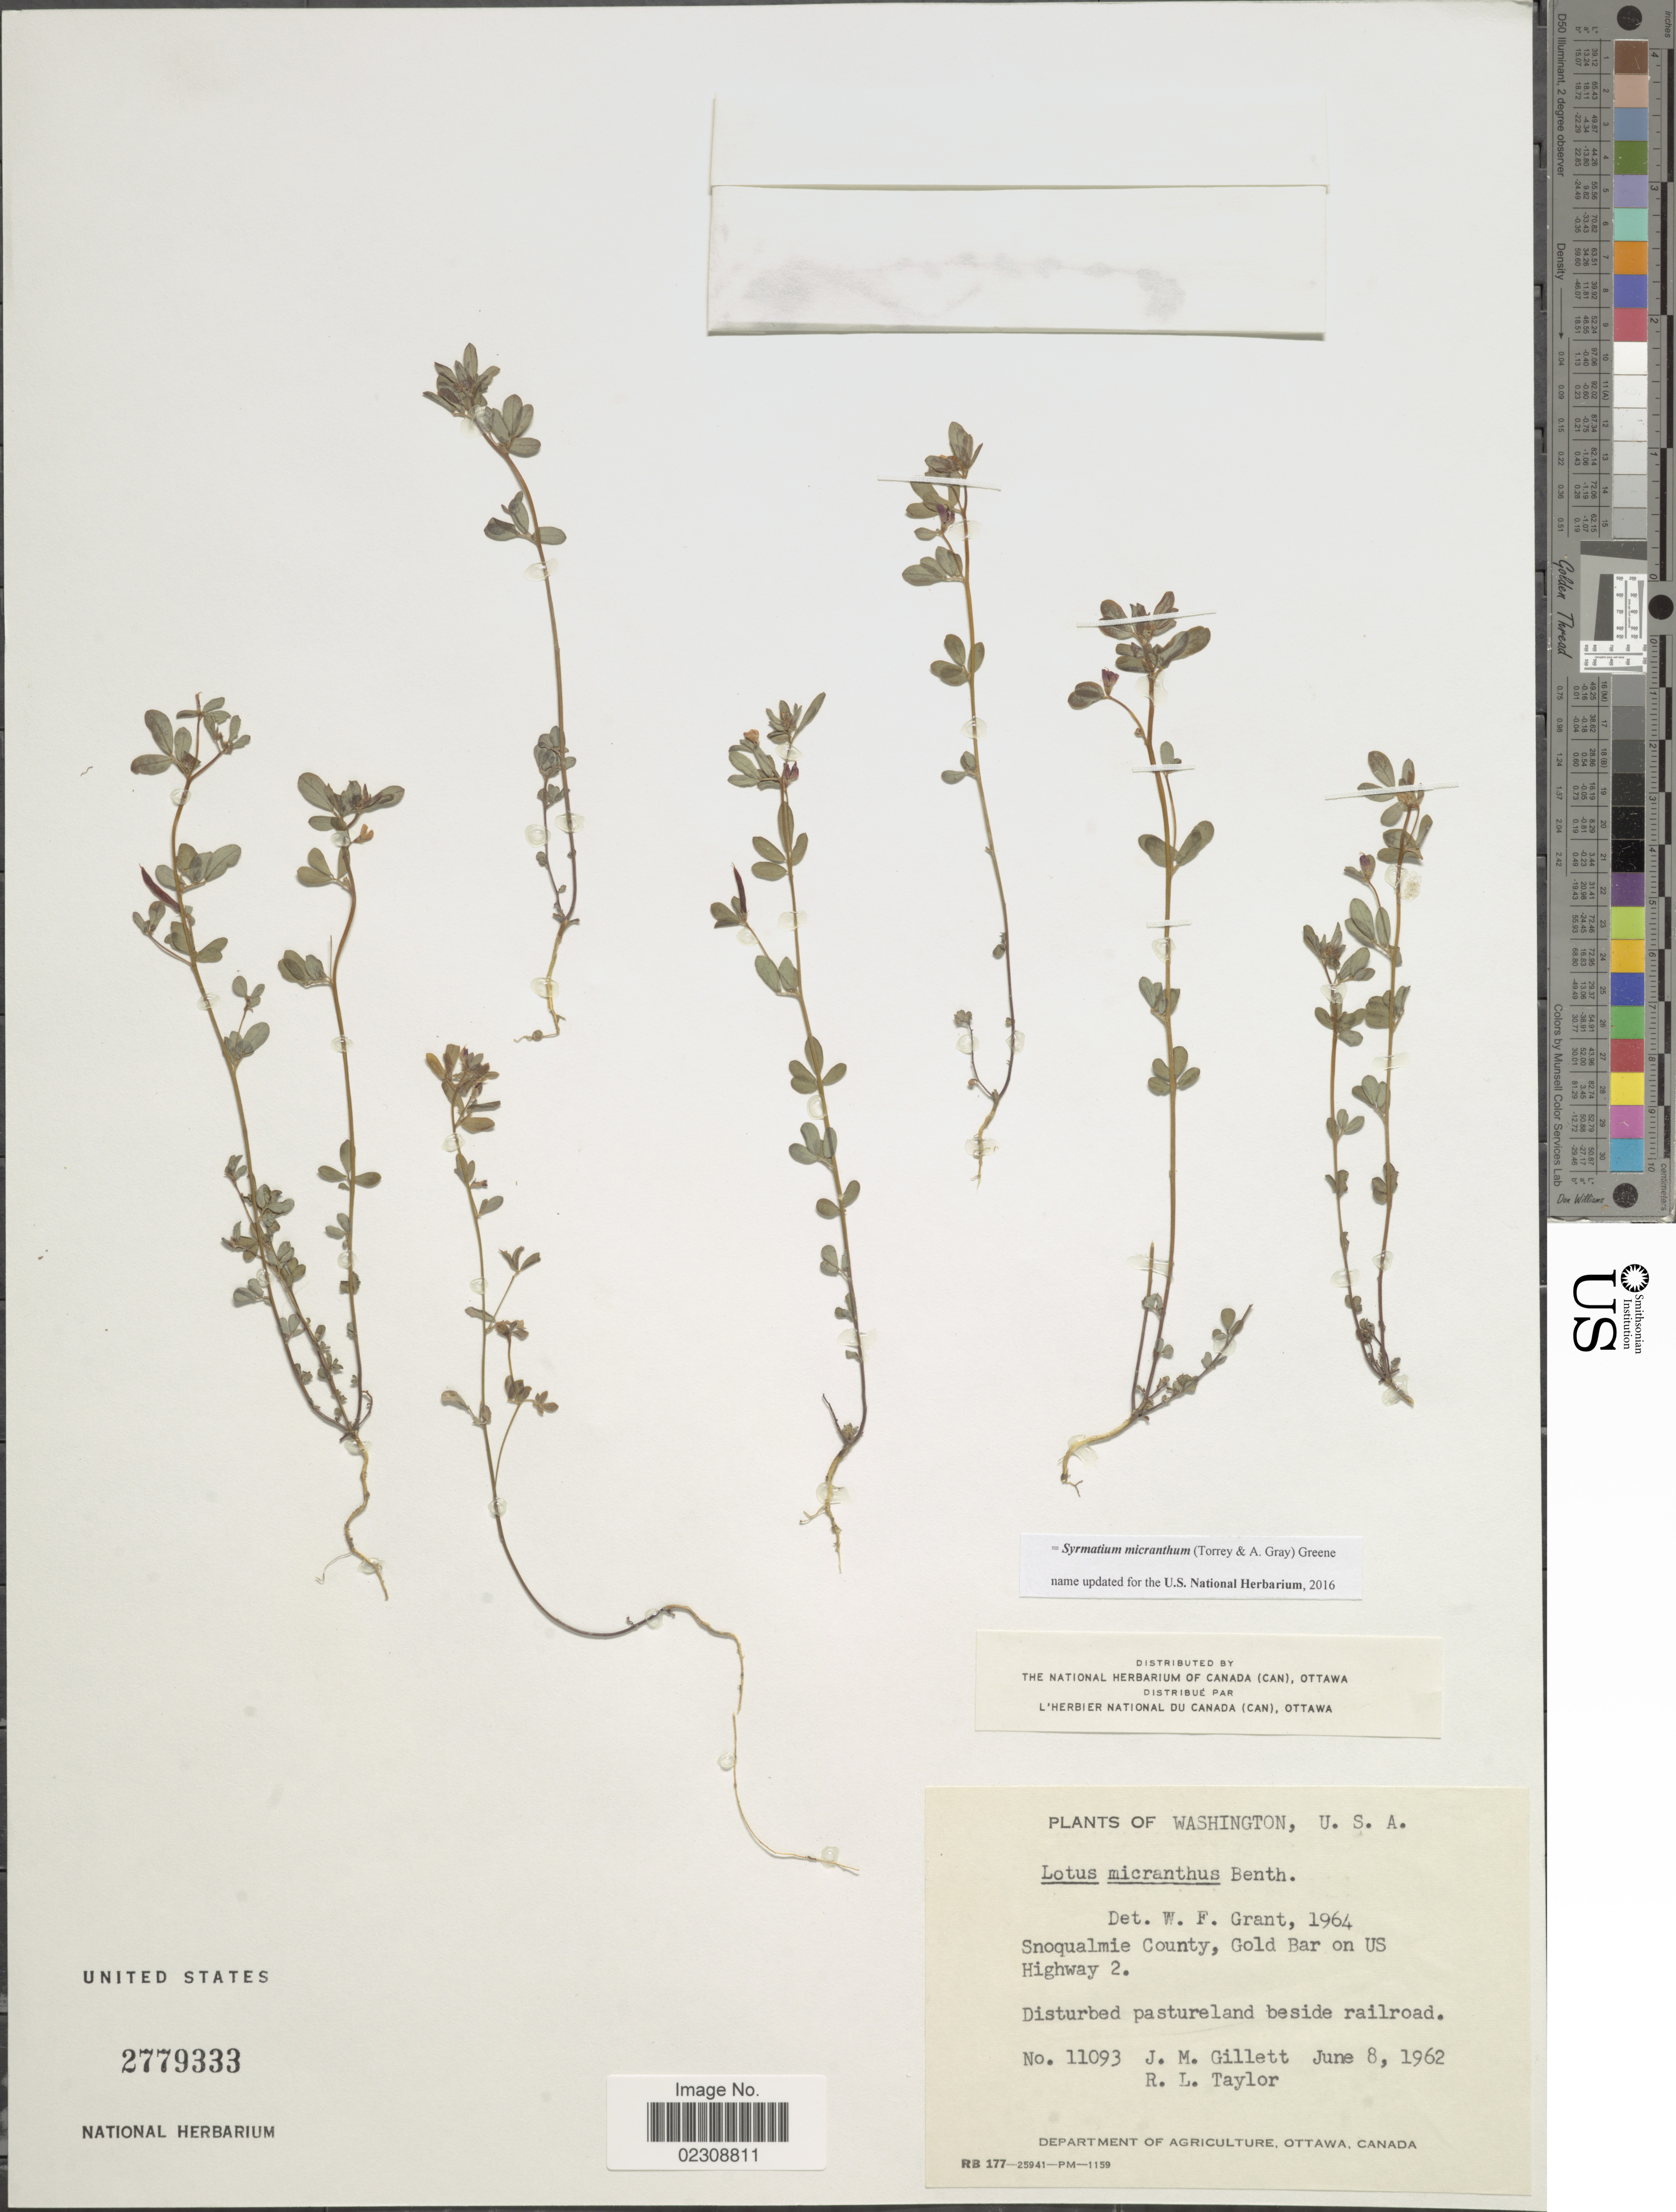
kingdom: Plantae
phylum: Tracheophyta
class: Magnoliopsida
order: Fabales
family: Fabaceae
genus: Syrmatium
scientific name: Syrmatium micranthum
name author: (Torr. & A. Gray) Greene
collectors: J. M. Gillett & R. Taylor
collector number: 11093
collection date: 1962-06-08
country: United States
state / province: Washington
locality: Snoqualmie County, Gold Bar on US Highway 2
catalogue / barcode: US 2779333